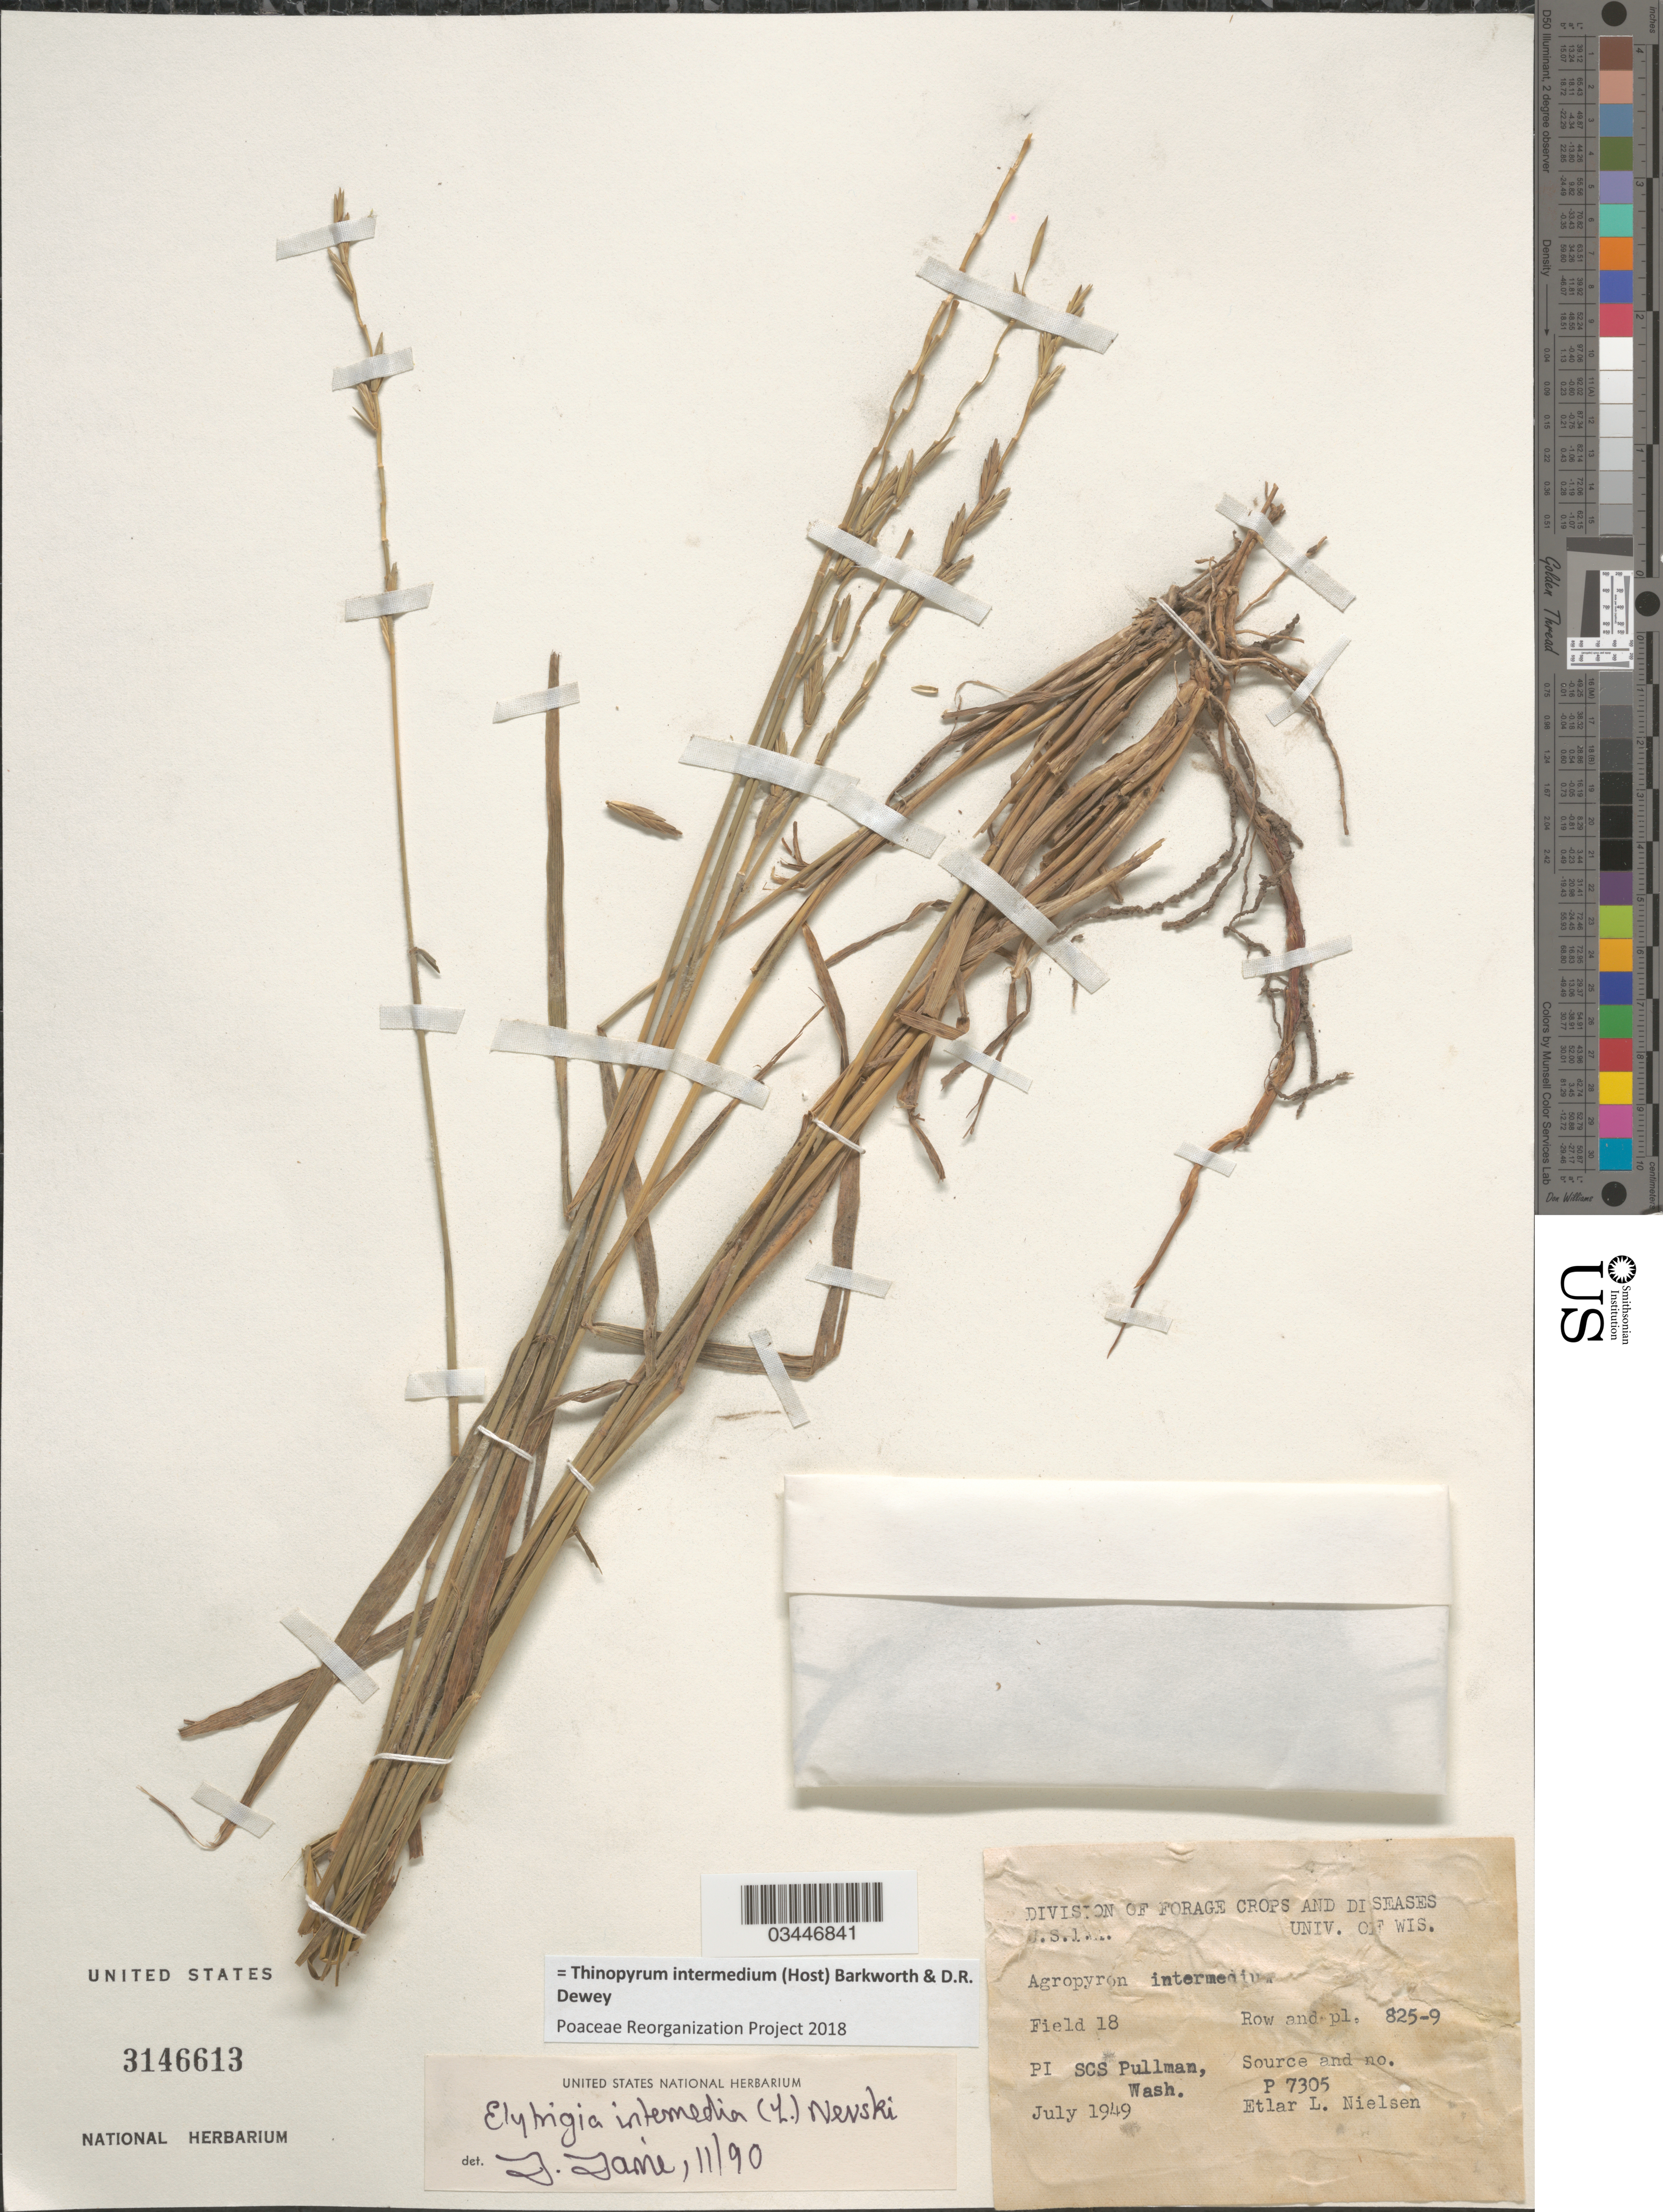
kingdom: Plantae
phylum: Tracheophyta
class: Liliopsida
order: Poales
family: Poaceae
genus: Aegilops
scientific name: Aegilops sp.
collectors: E. L. Nielsen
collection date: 1949-07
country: United States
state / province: Washington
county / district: Whitman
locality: Field 18 Row and pl. 825-9. SCS Pullman.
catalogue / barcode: US 3146613